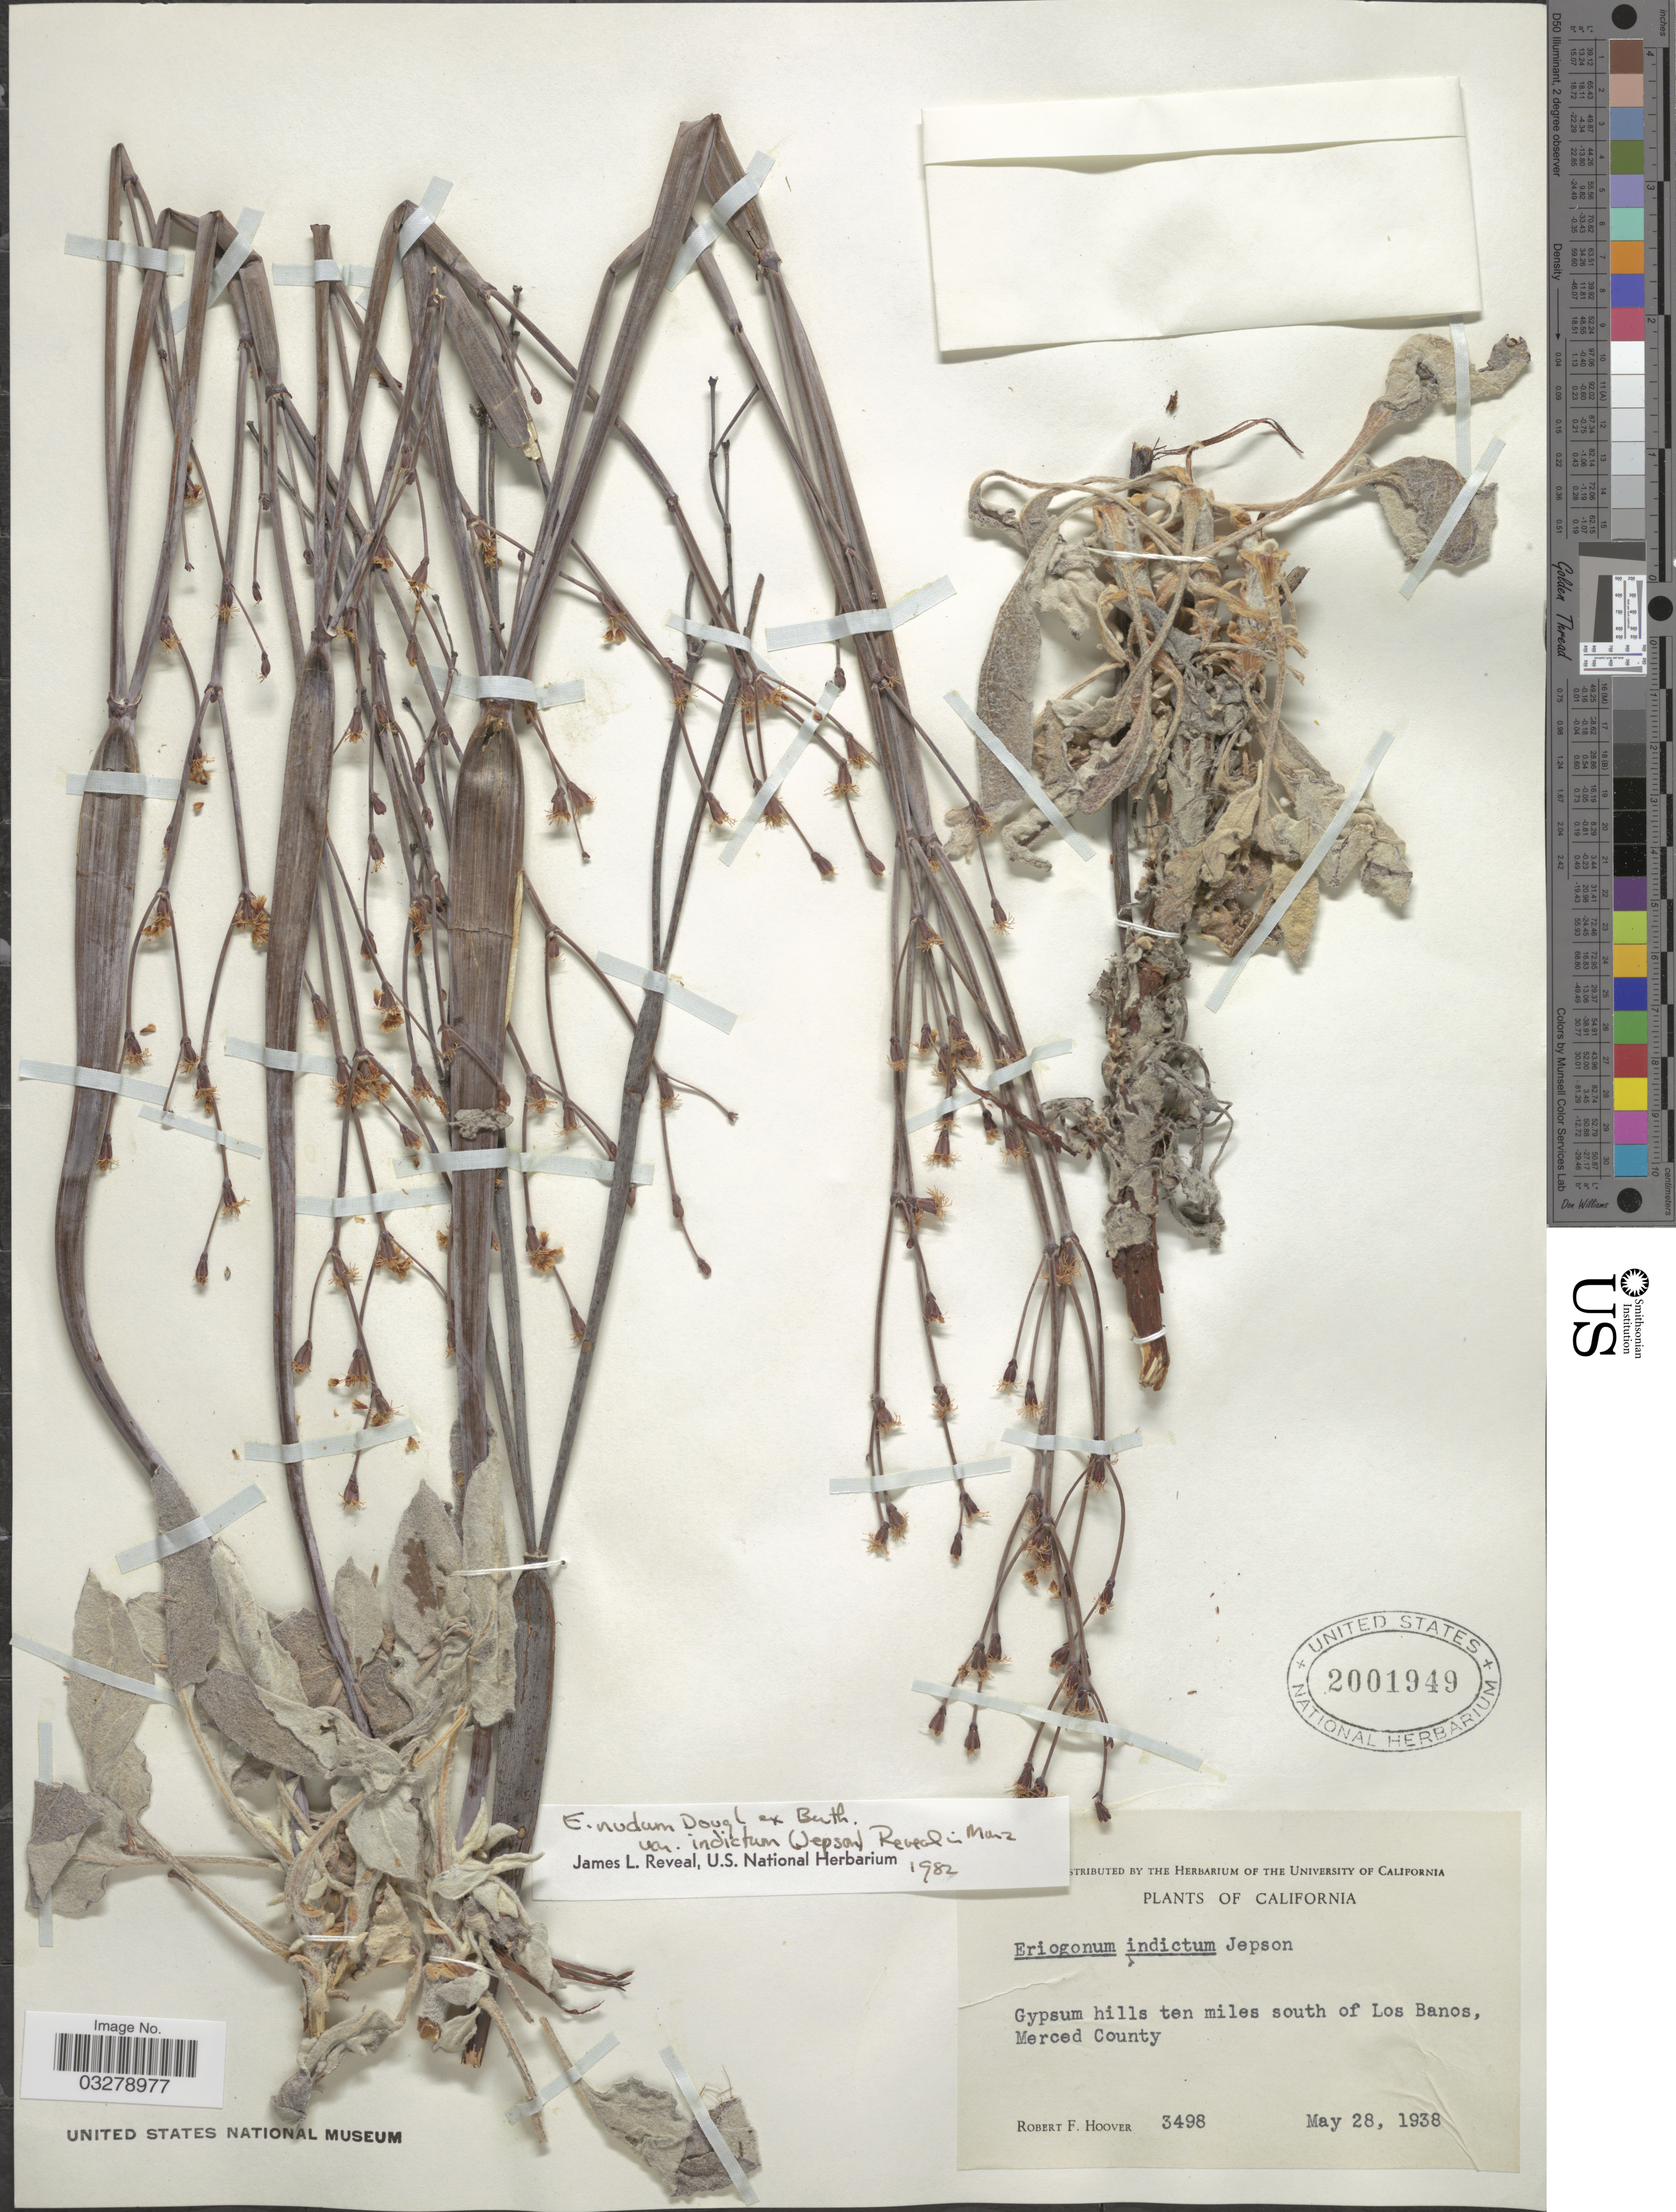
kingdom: Plantae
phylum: Tracheophyta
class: Magnoliopsida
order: Caryophyllales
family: Polygonaceae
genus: Eriogonum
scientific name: Eriogonum nudum var. indictum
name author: (Jeps.) Reveal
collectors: R. F. Hoover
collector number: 3498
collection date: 1938-05-28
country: United States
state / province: California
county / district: Merced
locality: Gypsum hills ten miles south of Los Banos, Merced County.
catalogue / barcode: US 2001949